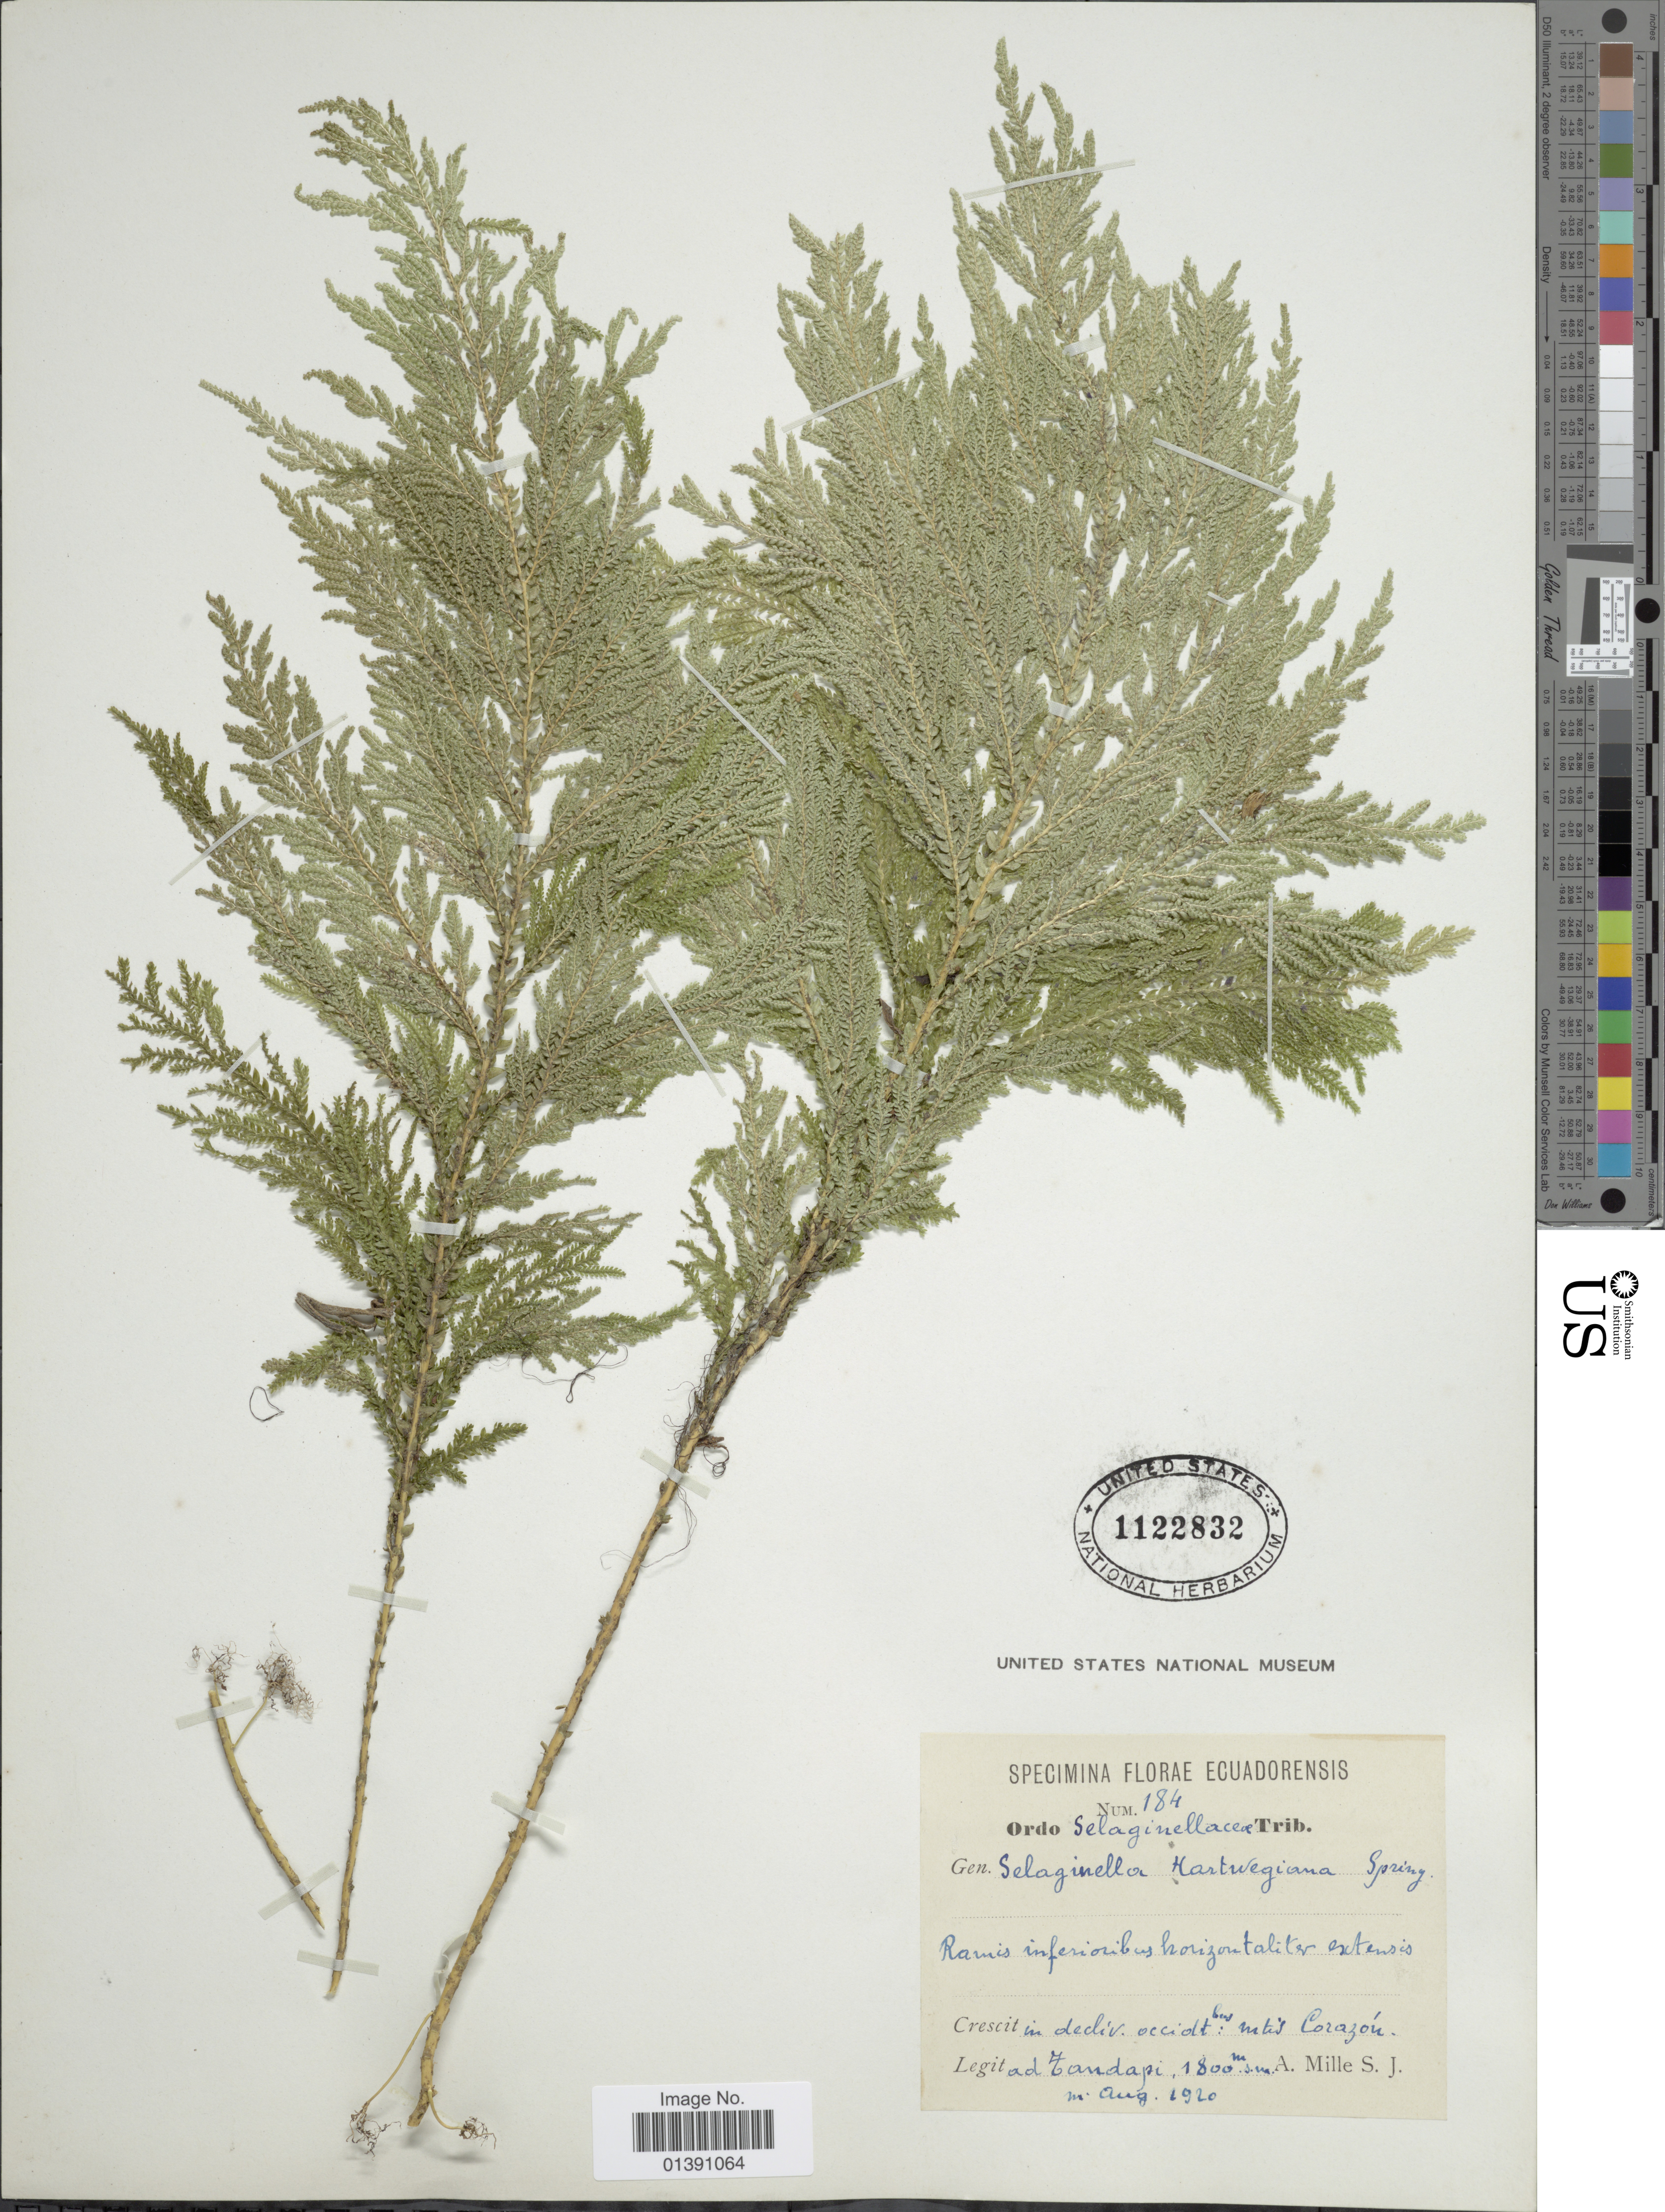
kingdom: Plantae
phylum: Tracheophyta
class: Lycopodiopsida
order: Selaginellales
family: Selaginellaceae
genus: Selaginella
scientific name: Selaginella hartwegiana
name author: Spring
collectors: A. Mille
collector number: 184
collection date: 1920-08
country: Ecuador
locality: In dediv occidt. Mts Corazón, ad Tandapi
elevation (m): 1800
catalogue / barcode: US 1122832